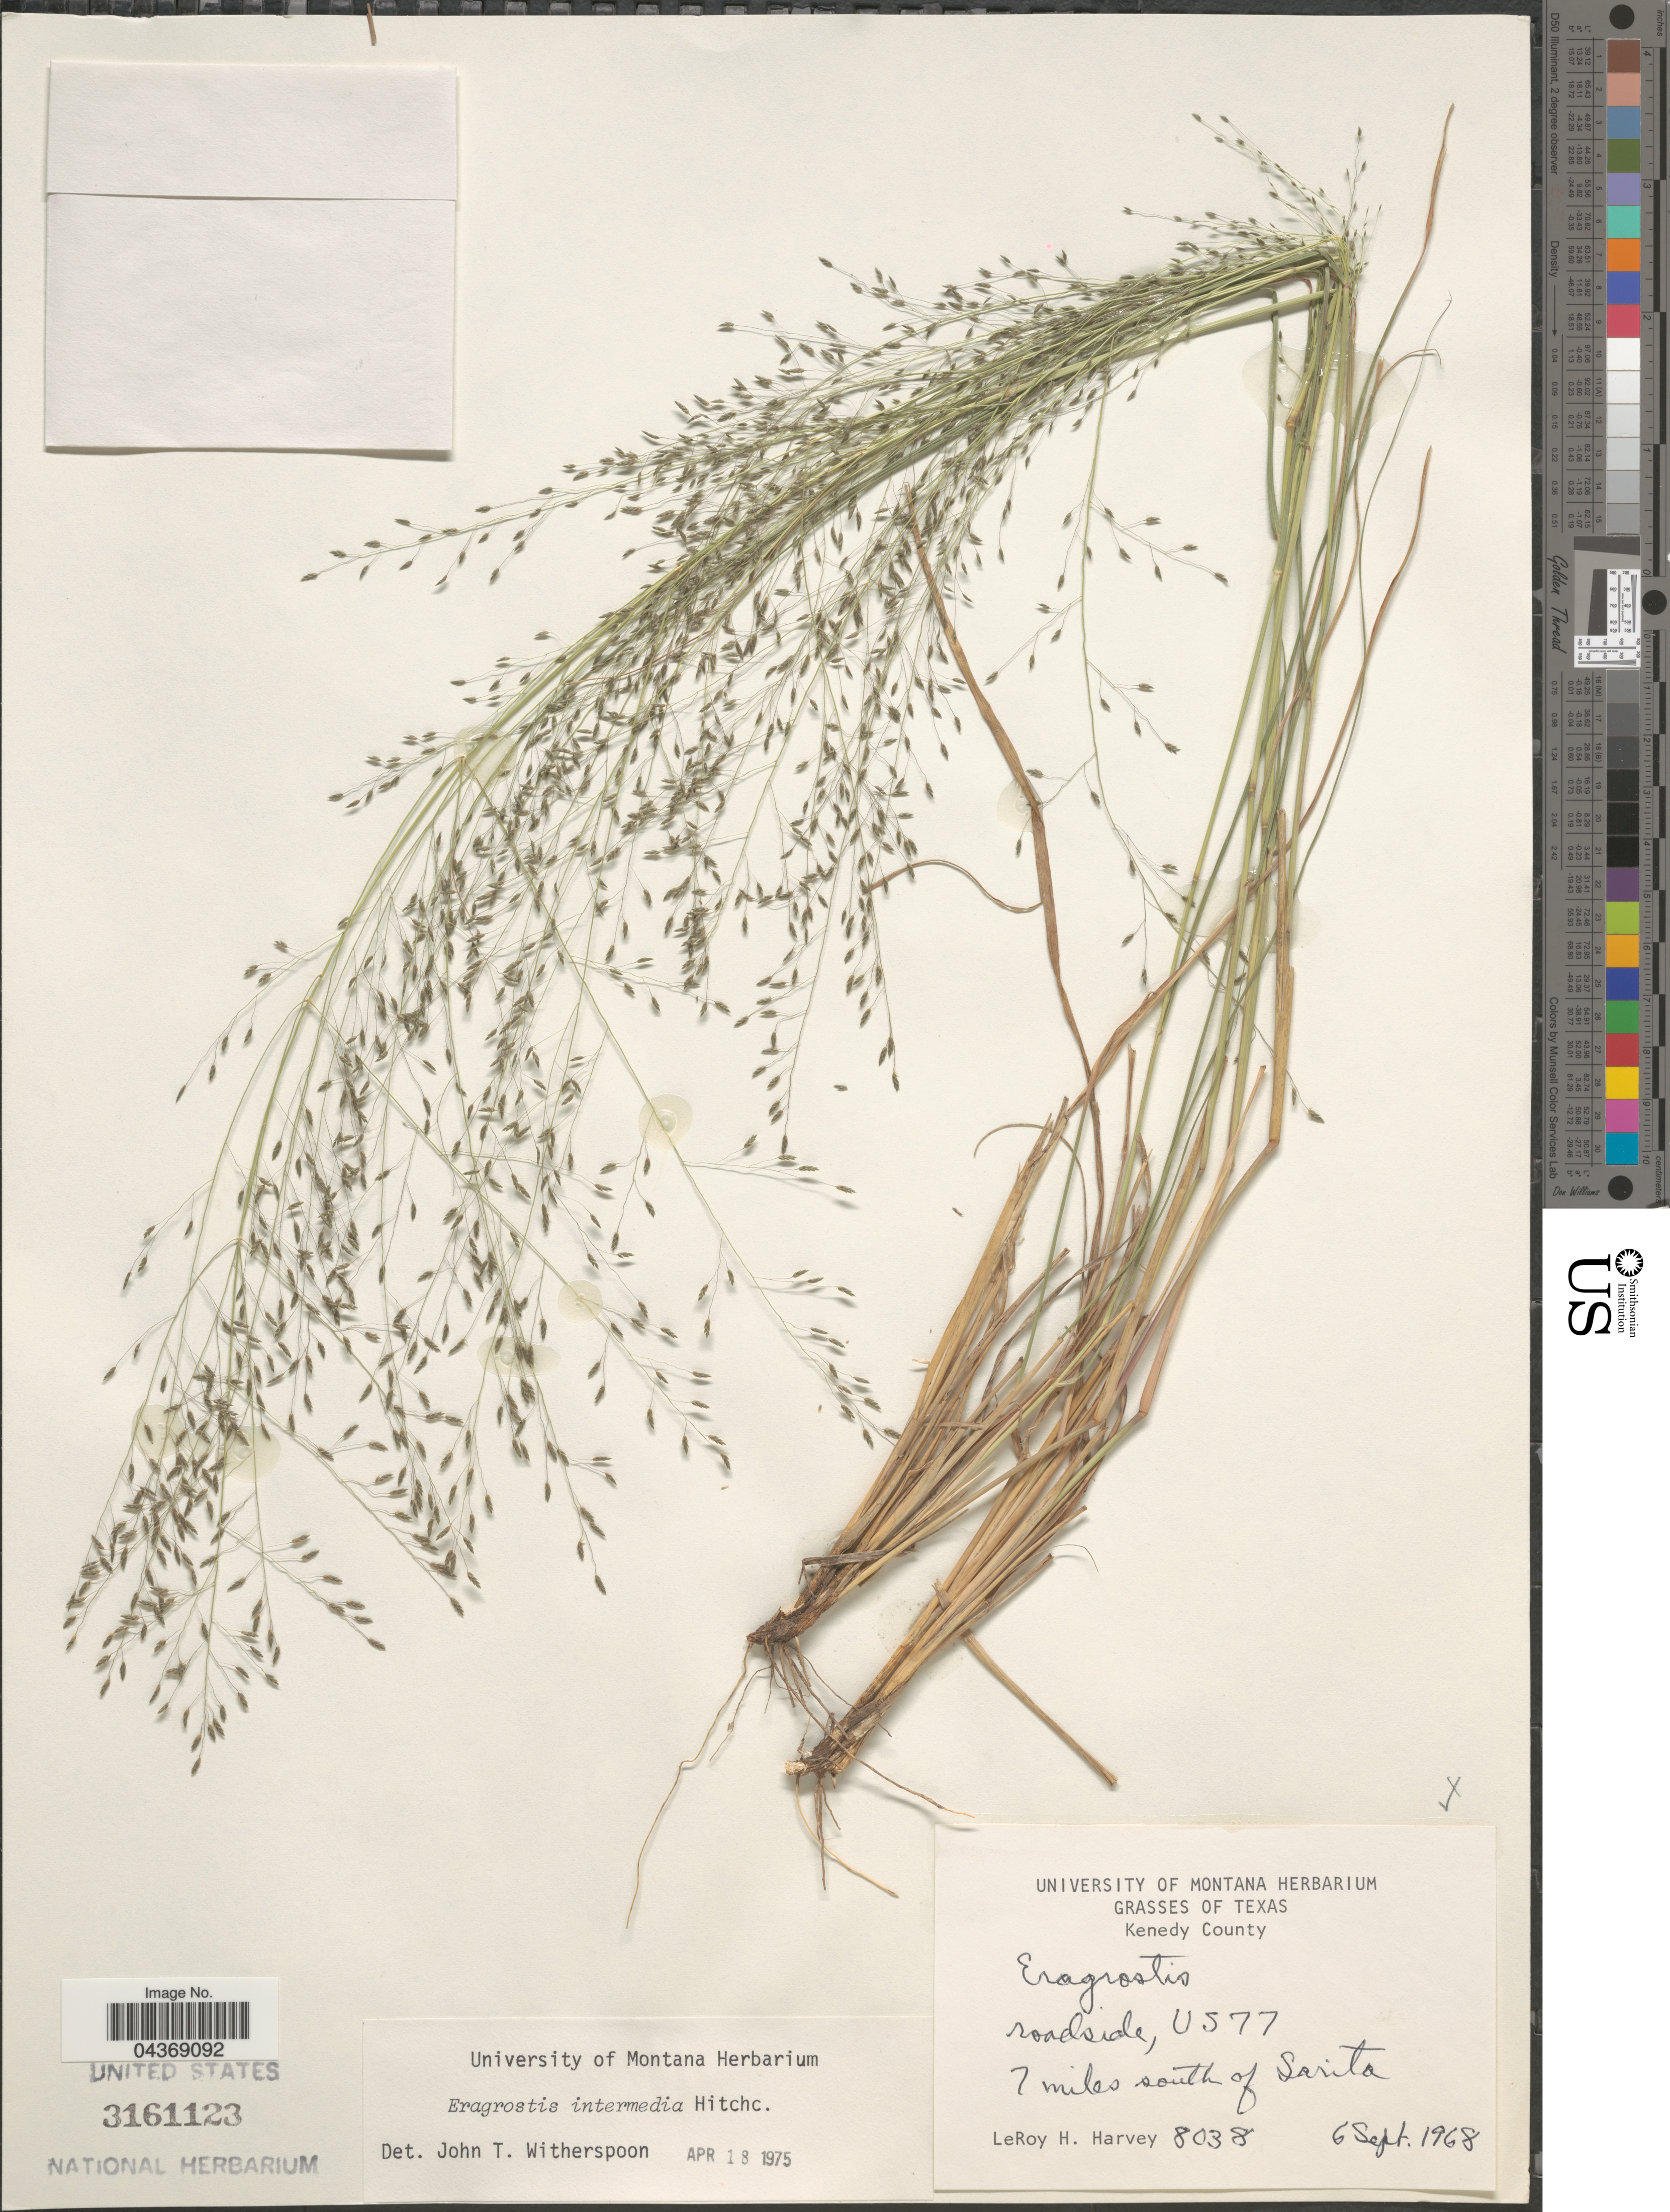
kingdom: Plantae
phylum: Tracheophyta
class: Liliopsida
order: Poales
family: Poaceae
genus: Eragrostis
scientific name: Eragrostis intermedia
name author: Hitchc.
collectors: L. H. Harvey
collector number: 8038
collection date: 1968-09-06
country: United States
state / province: Texas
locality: Kenedy County. Roadside, US77. 7 miles south of Sarita.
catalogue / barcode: US 3161123